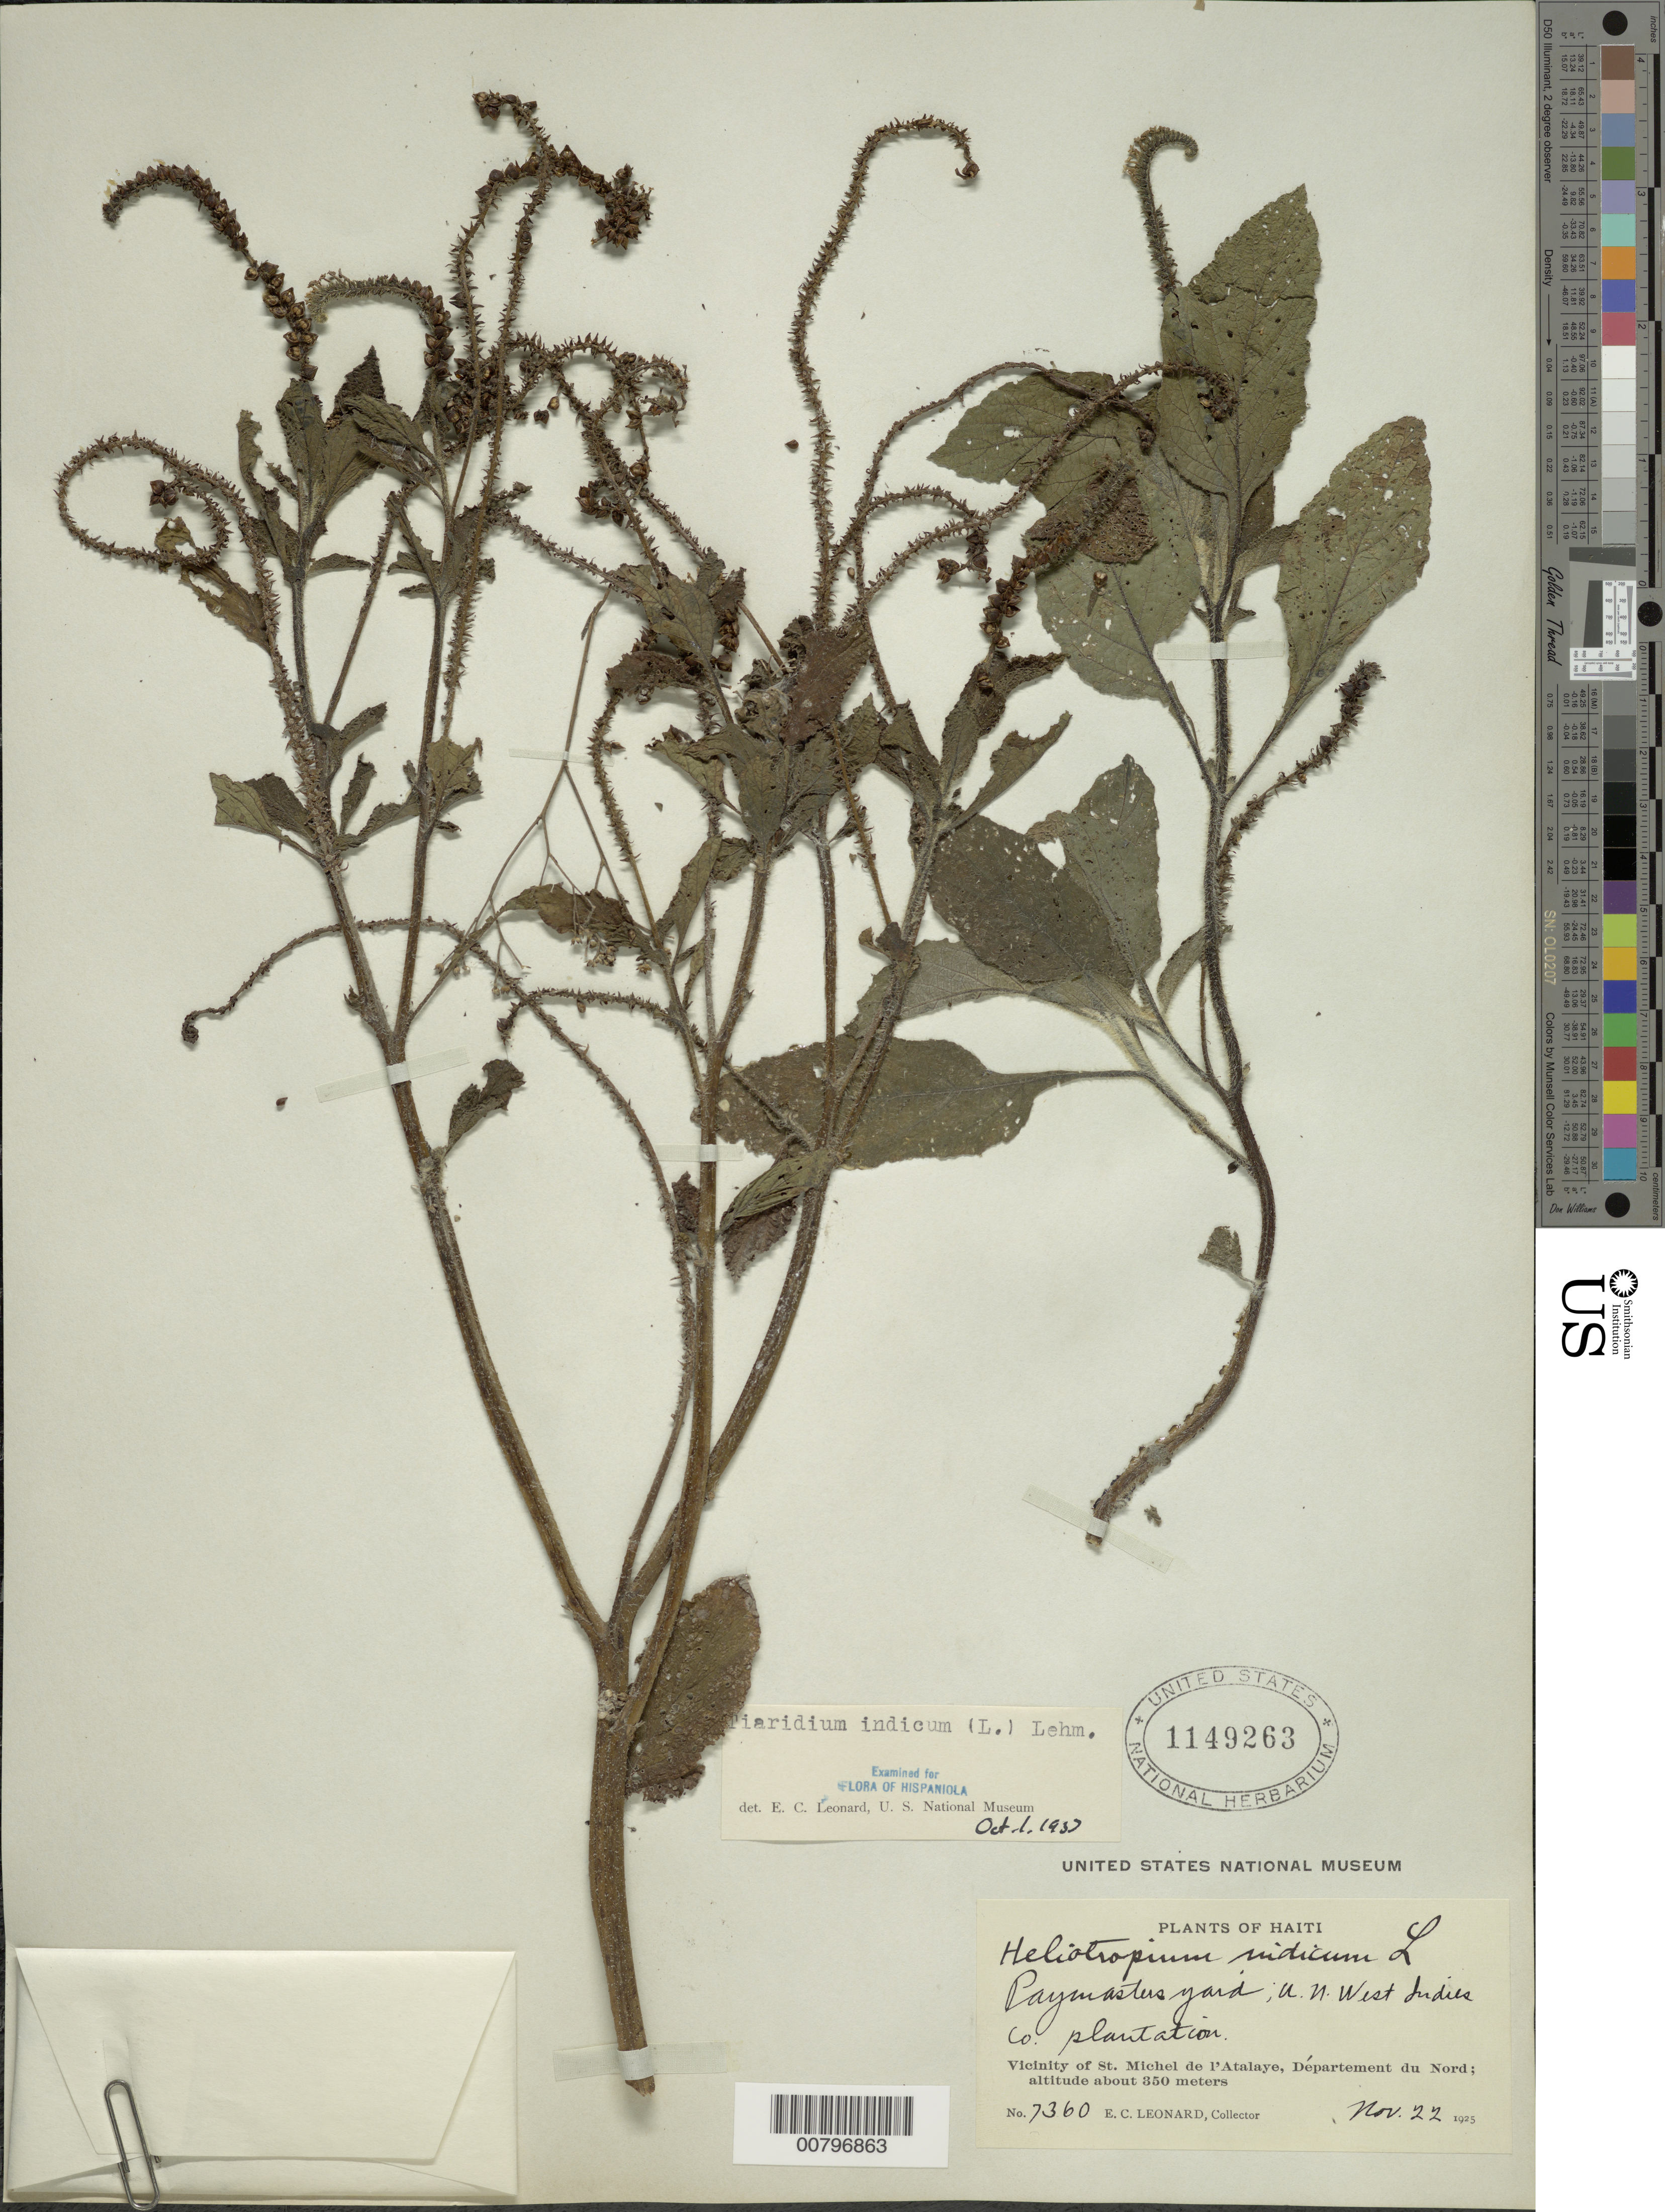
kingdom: Plantae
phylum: Tracheophyta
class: Magnoliopsida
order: Boraginales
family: Heliotropiaceae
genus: Heliotropium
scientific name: Heliotropium indicum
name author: L.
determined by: Leonard, Emery C., (US)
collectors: E. C. Leonard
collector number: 7360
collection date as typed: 22 Nov 1925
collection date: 1925-11-22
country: Haiti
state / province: Artibonite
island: Hispaniola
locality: Vicinity of St. Michel de I'Atalaye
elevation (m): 350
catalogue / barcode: US 1149263